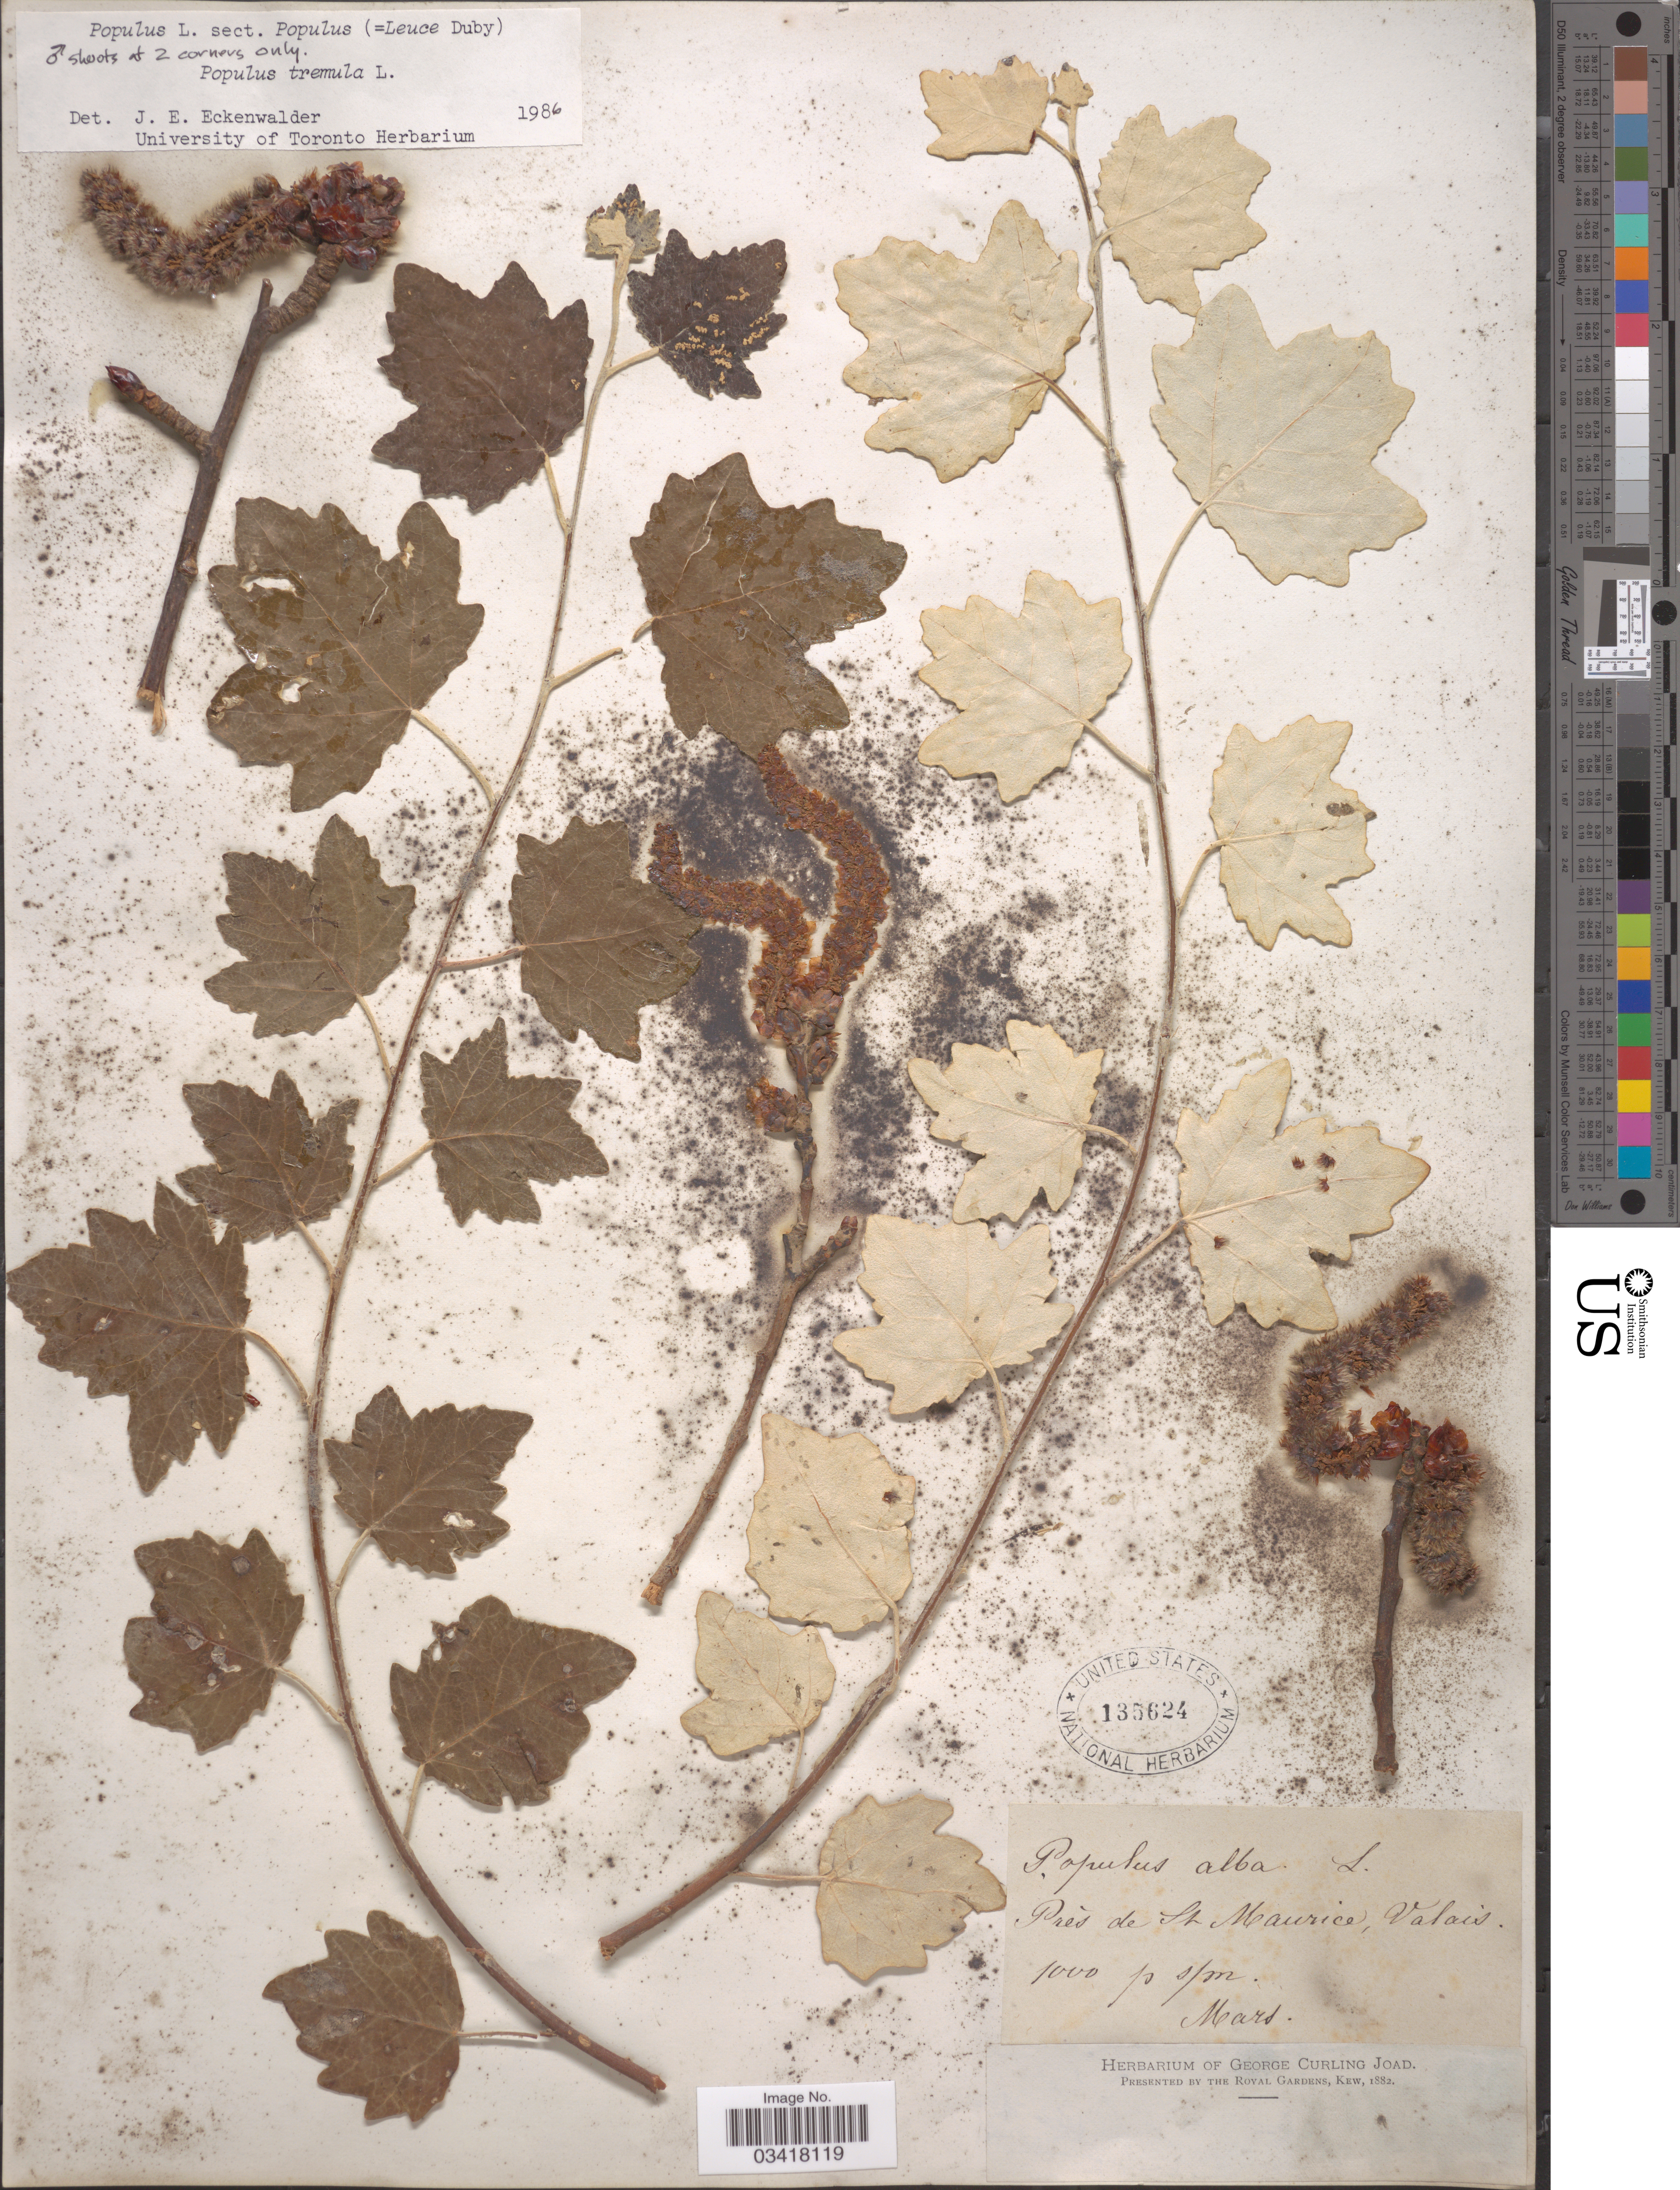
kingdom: Plantae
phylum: Tracheophyta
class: Magnoliopsida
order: Malpighiales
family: Salicaceae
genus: Populus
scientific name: Populus alba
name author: L.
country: Switzerland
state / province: Valais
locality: Prés de St. Maurice.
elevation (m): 305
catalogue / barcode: US 135624